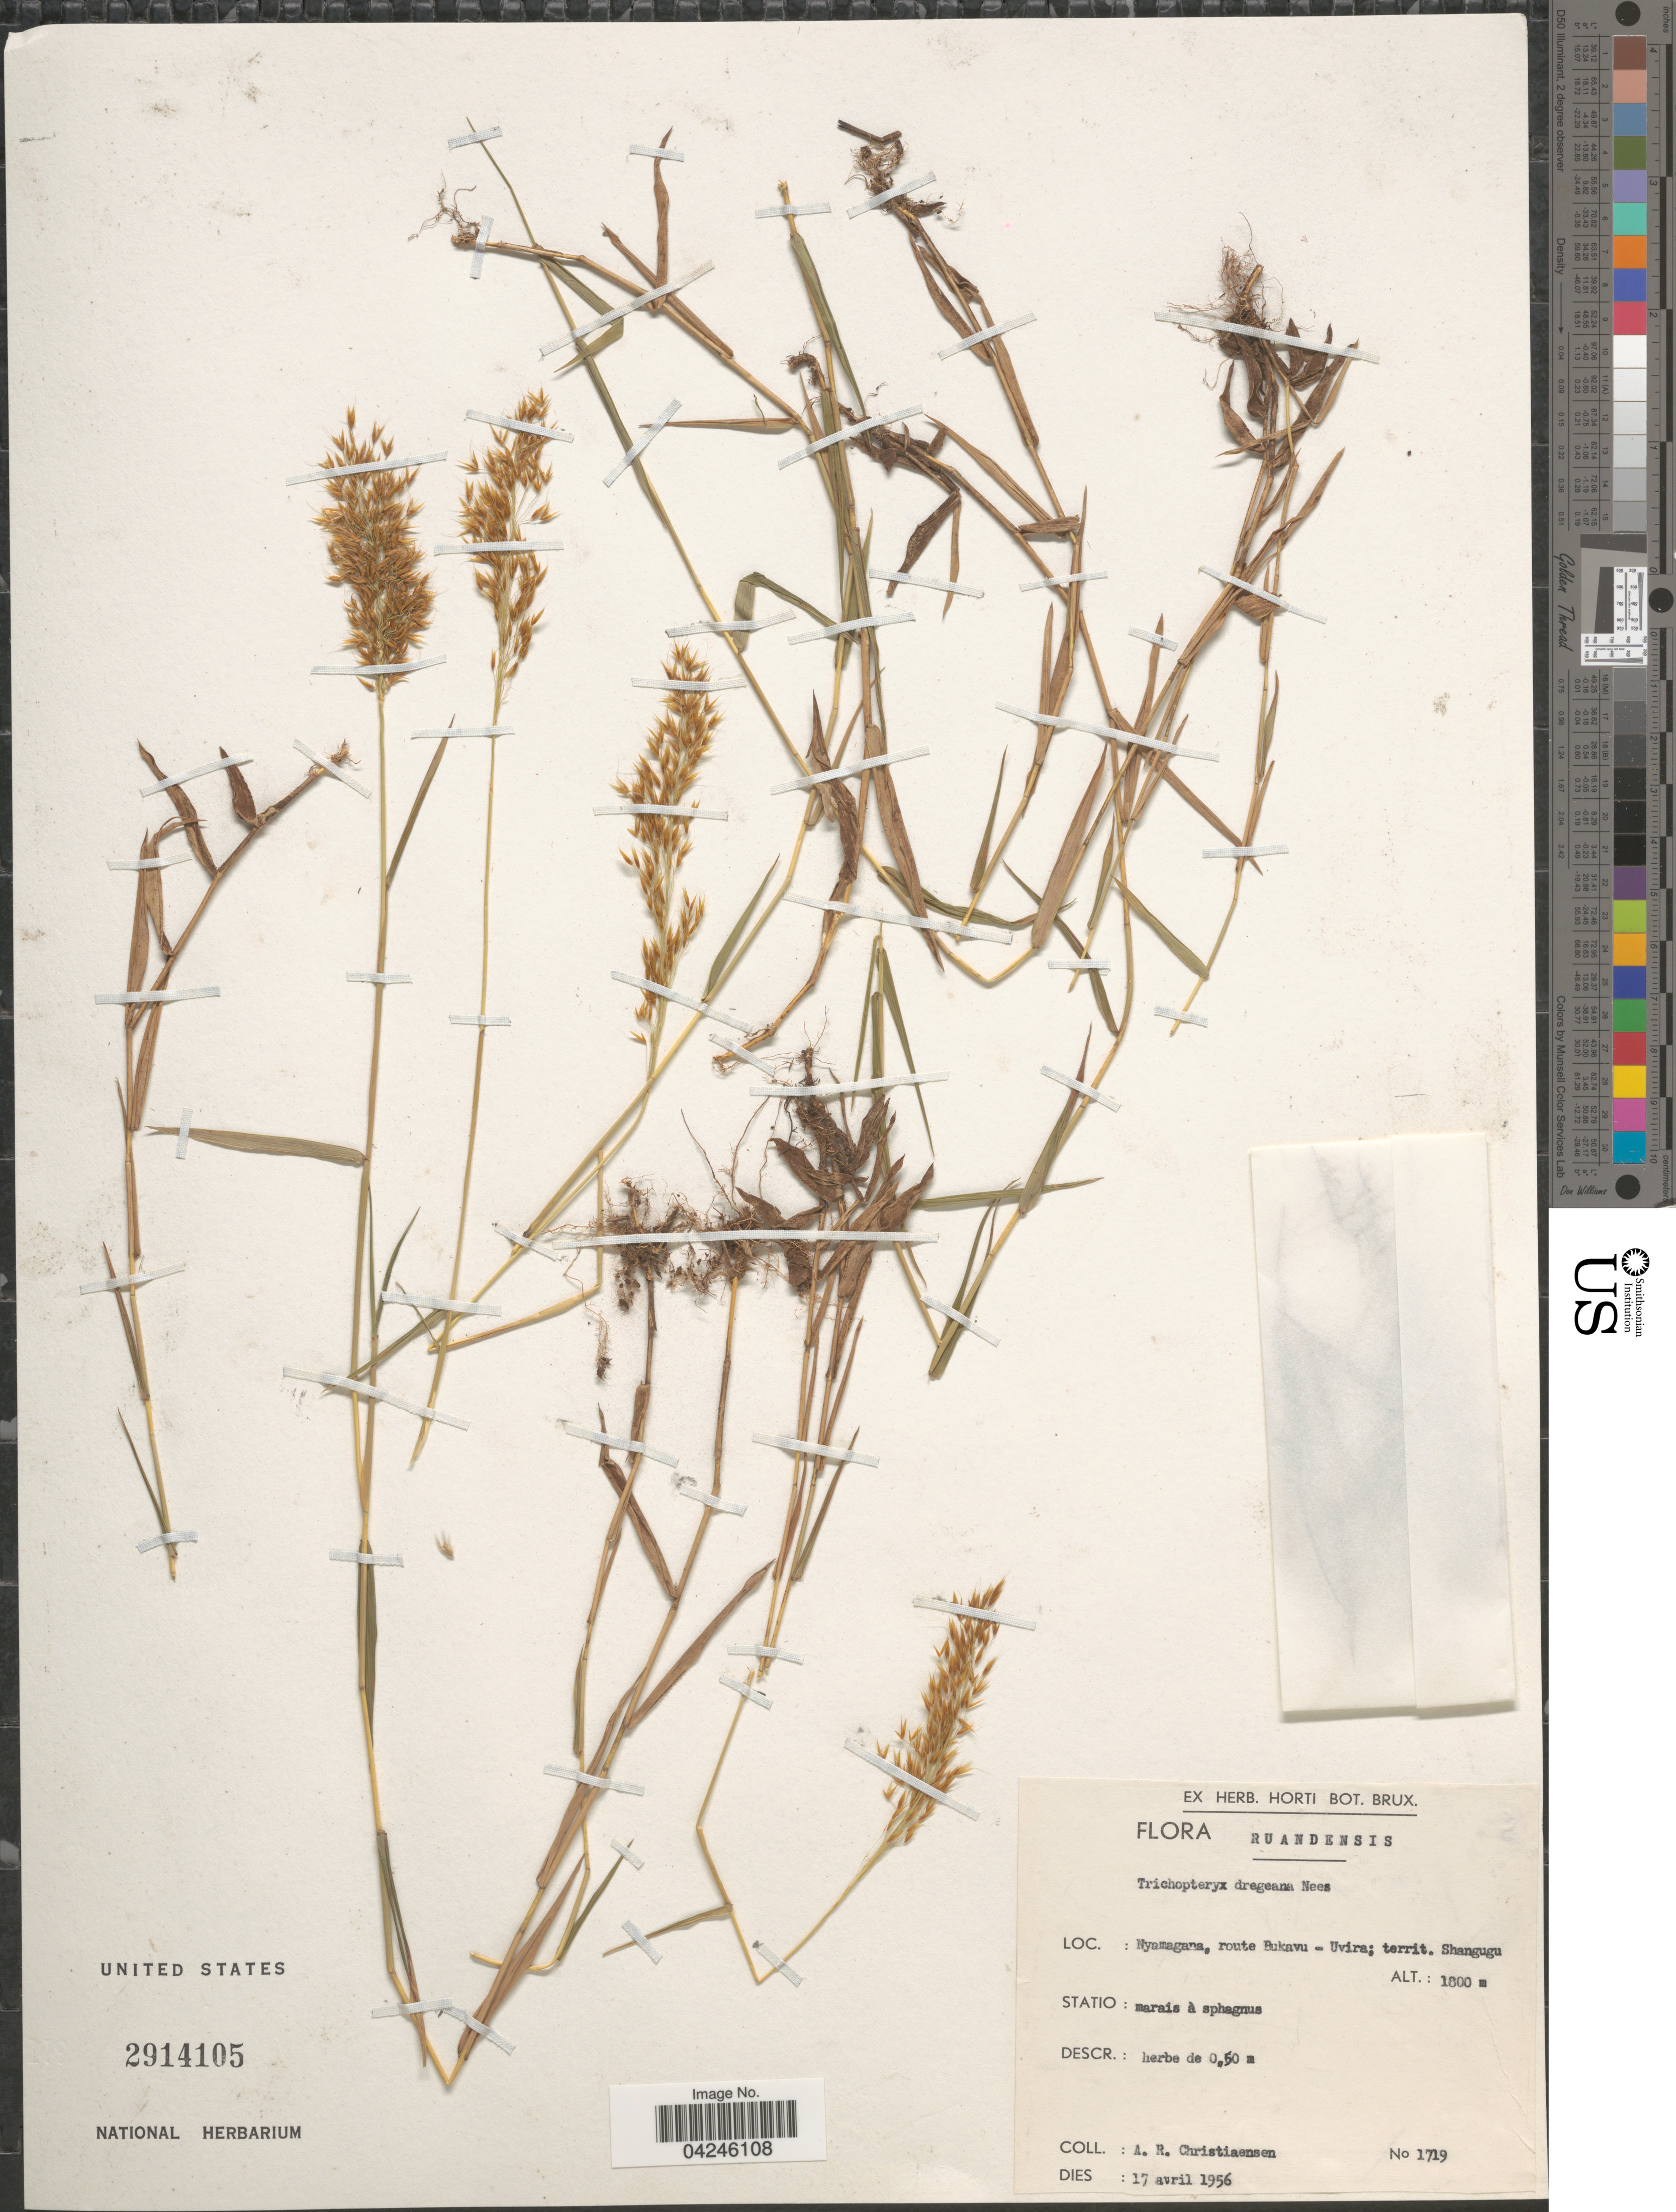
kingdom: Plantae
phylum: Tracheophyta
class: Liliopsida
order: Poales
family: Poaceae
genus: Trichopteryx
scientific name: Trichopteryx dregeana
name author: Nees ex Lindl.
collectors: A. Christiaensen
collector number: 1719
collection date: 1956-04-17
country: Rwanda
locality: Ruandensis. Nyamagana, route Bukavu - Uvira; territ. Shangugu. Marais à sphagnus.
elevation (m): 1800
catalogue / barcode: US 2914105